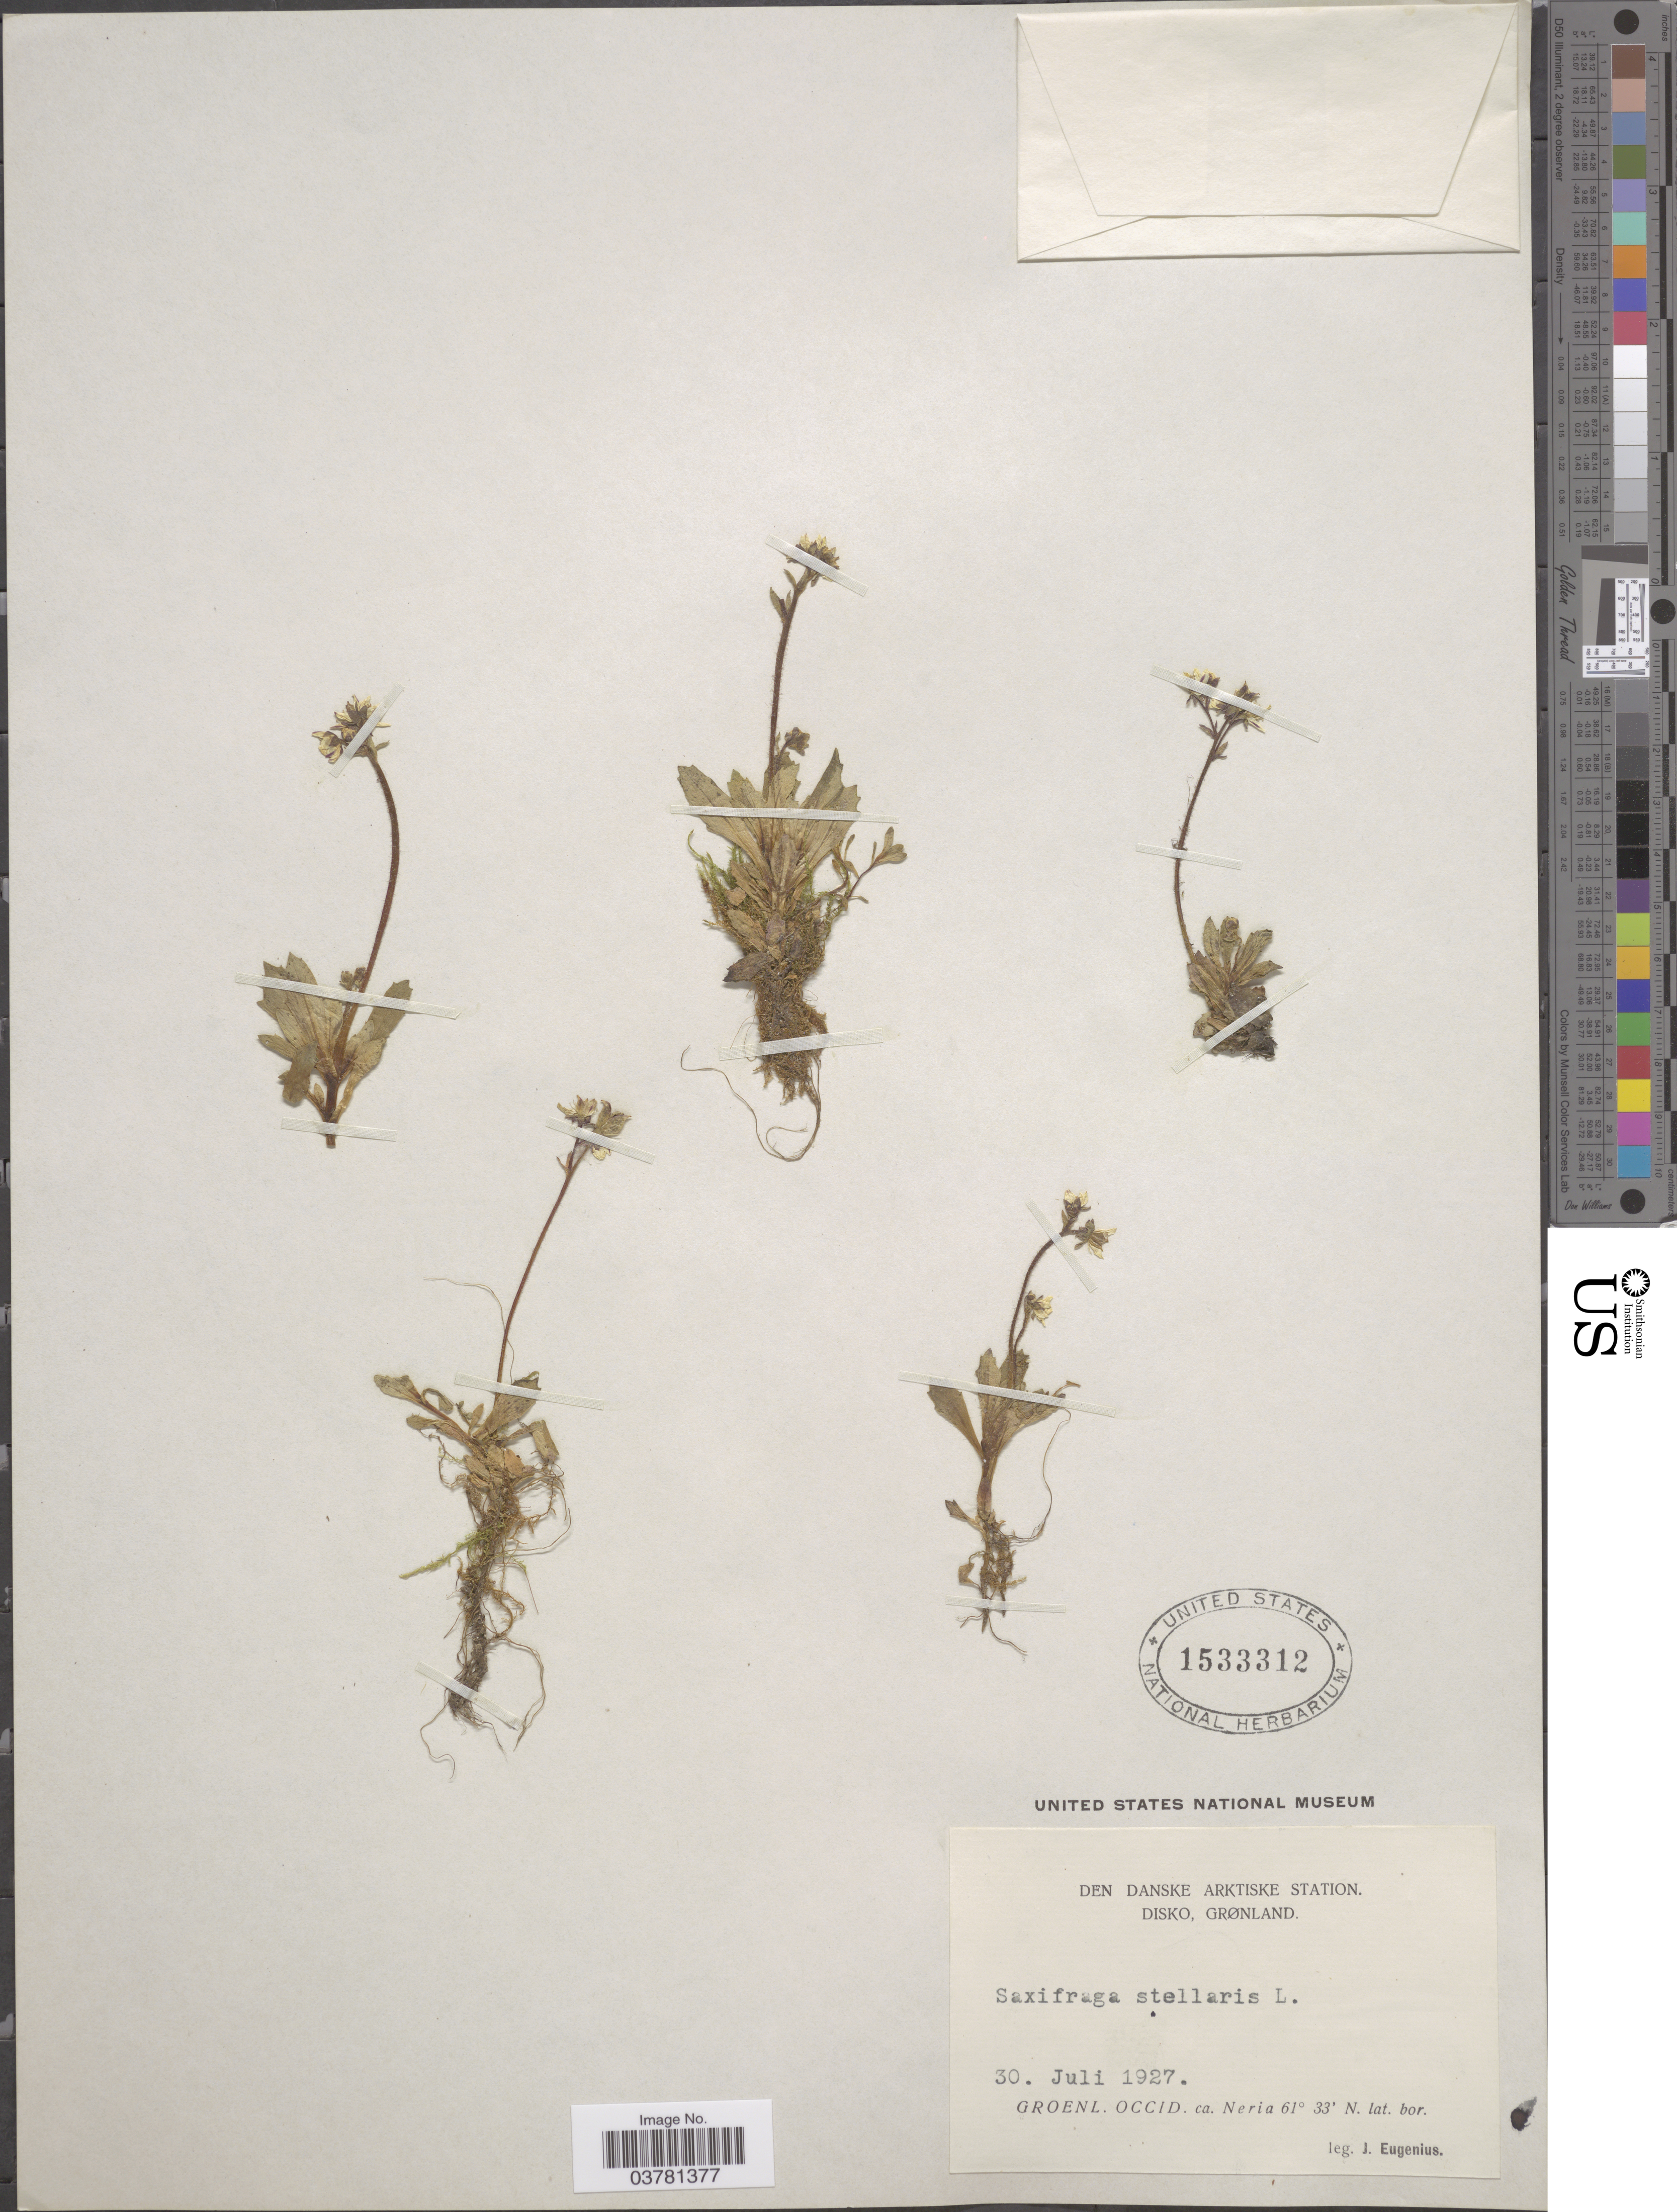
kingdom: Plantae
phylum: Tracheophyta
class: Magnoliopsida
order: Saxifragales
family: Saxifragaceae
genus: Micranthes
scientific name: Micranthes stellaris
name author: (L.) Galasso et al.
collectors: J. Eugenius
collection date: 1927-07-30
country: Greenland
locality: Den Danske Arktiske Station. Disko, Grønland. Groenl. Occid.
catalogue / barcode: US 1533312